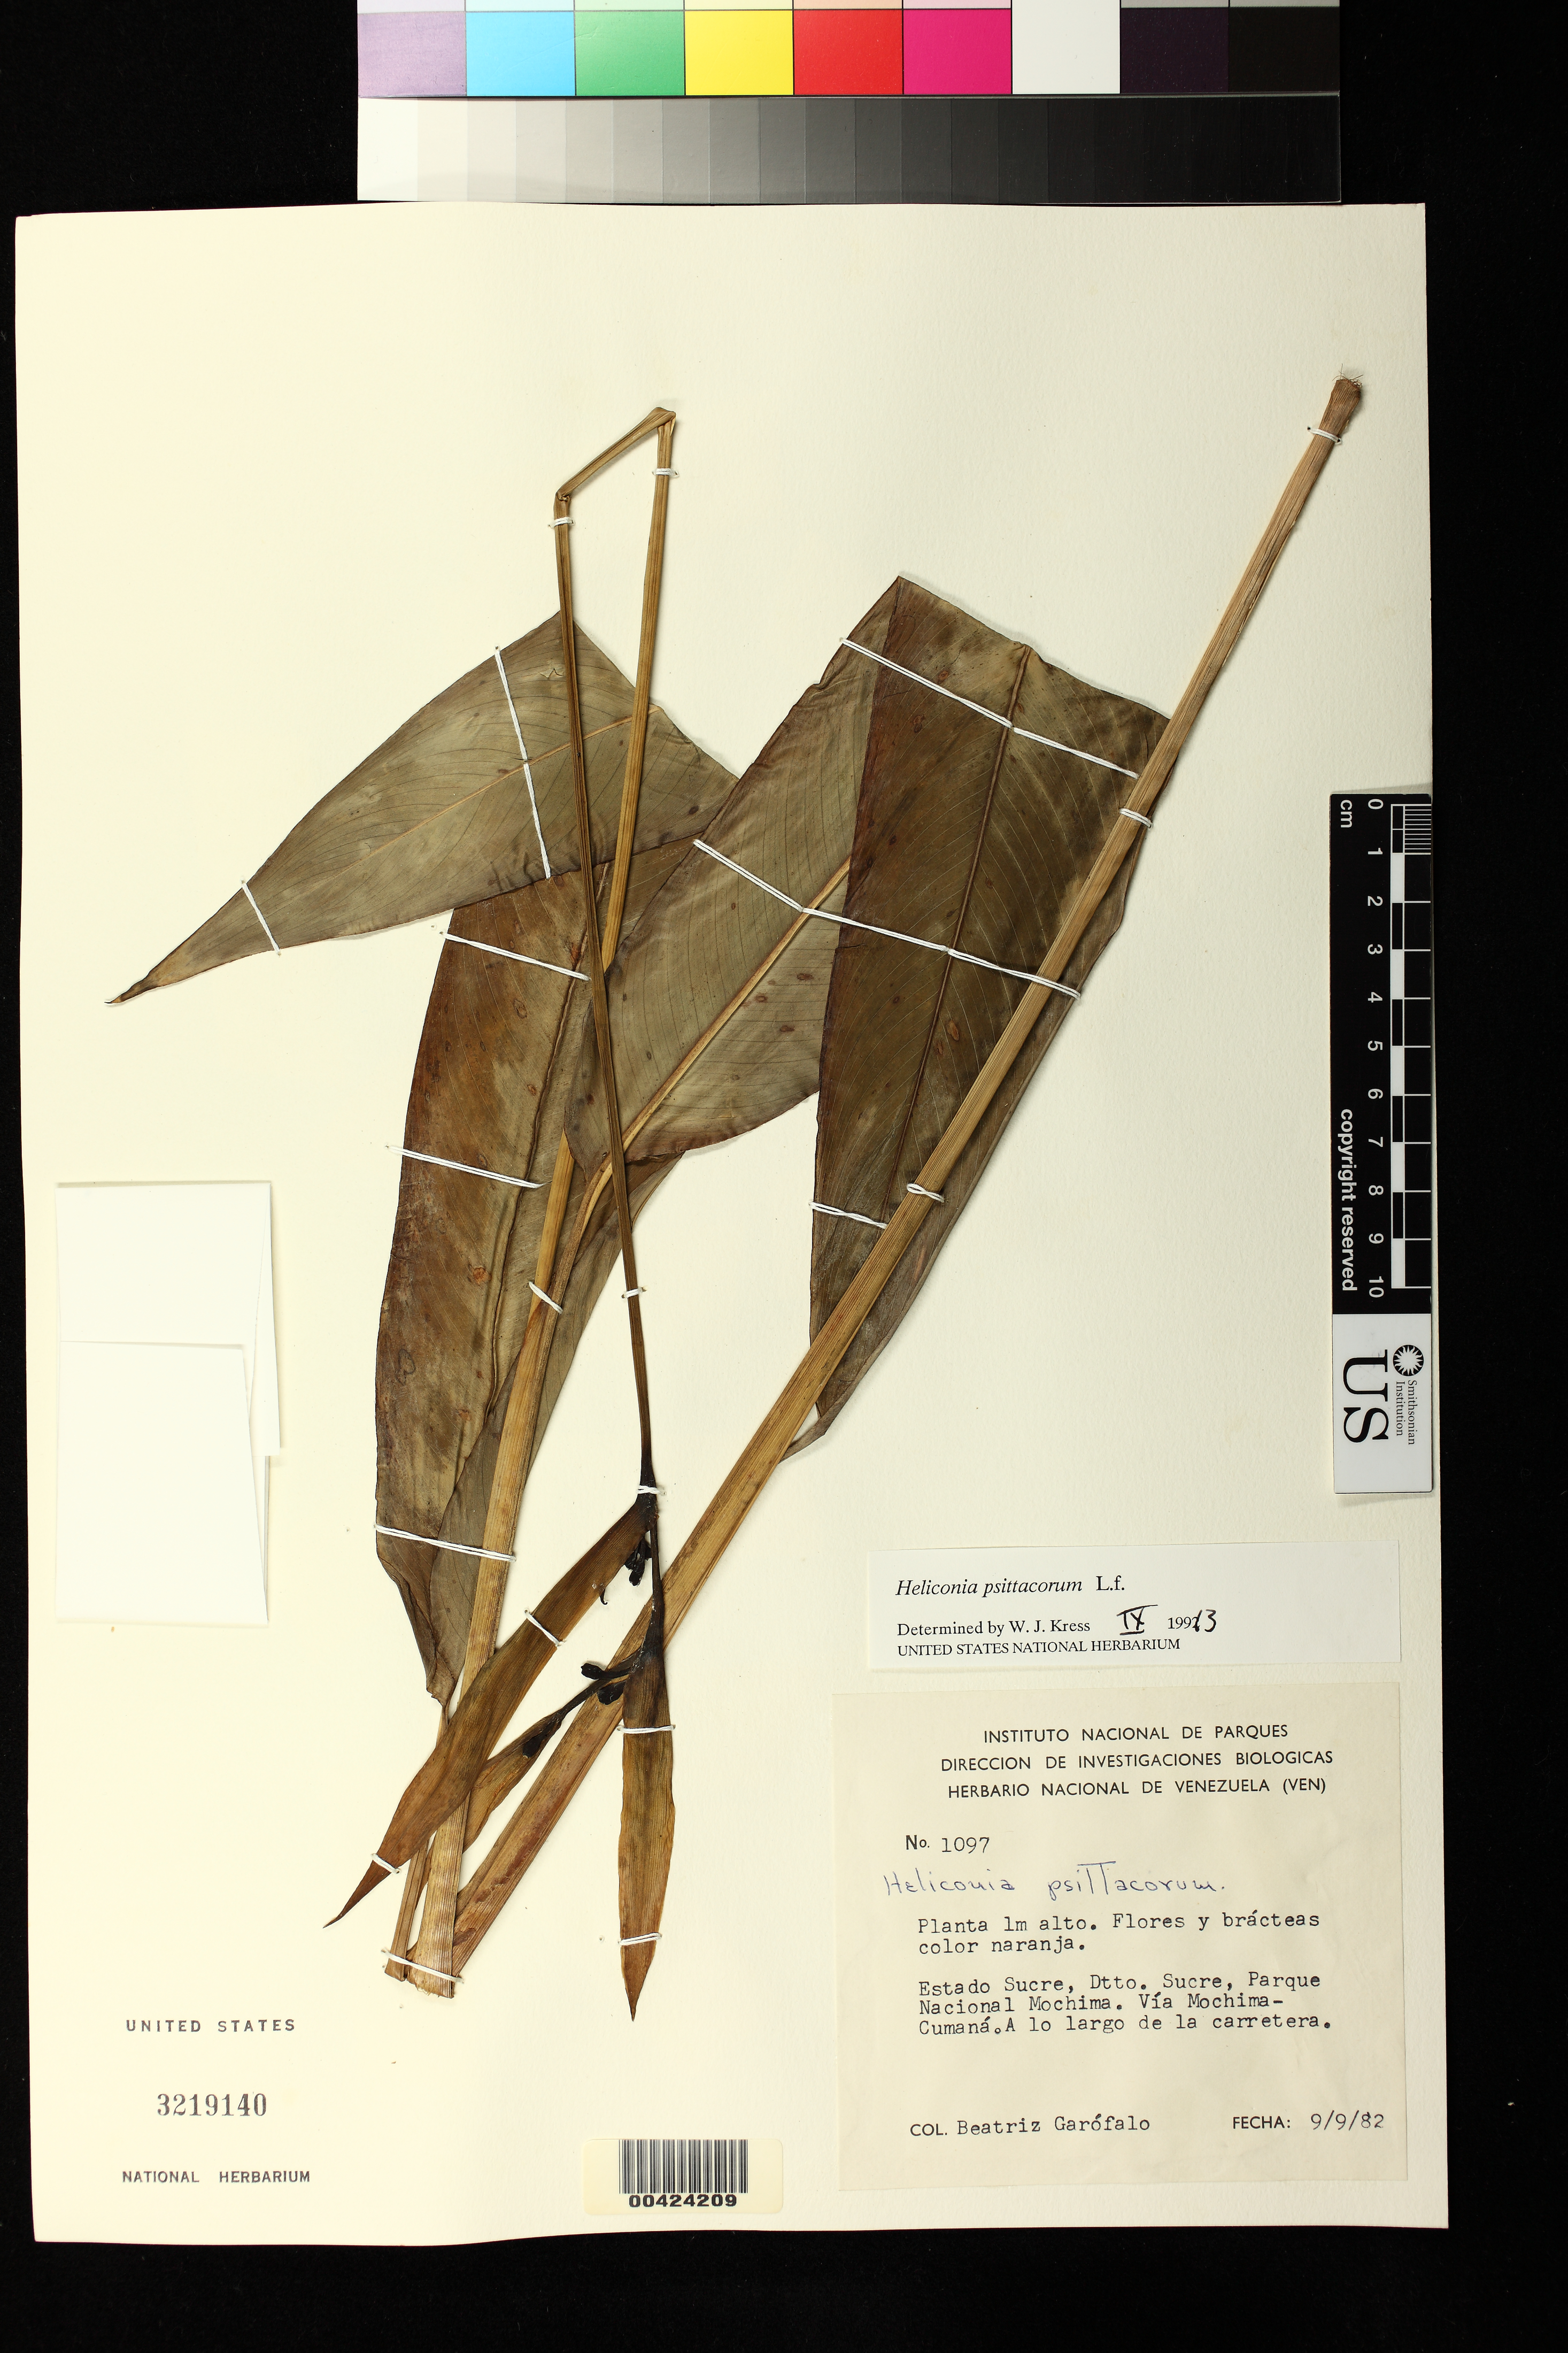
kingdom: Plantae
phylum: Tracheophyta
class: Liliopsida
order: Zingiberales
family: Heliconiaceae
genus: Heliconia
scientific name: Heliconia psittacorum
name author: L. f.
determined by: Kress, W. J., (US), Smithsonian Institution - National Museum of Natural History (UNITED STATES)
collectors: B. Garofalo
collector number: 1097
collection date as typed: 09 Sep 1982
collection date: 1982-09-09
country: Venezuela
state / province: Sucre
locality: Parque nacional mochima. via mochima - cumana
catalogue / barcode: US 3219140